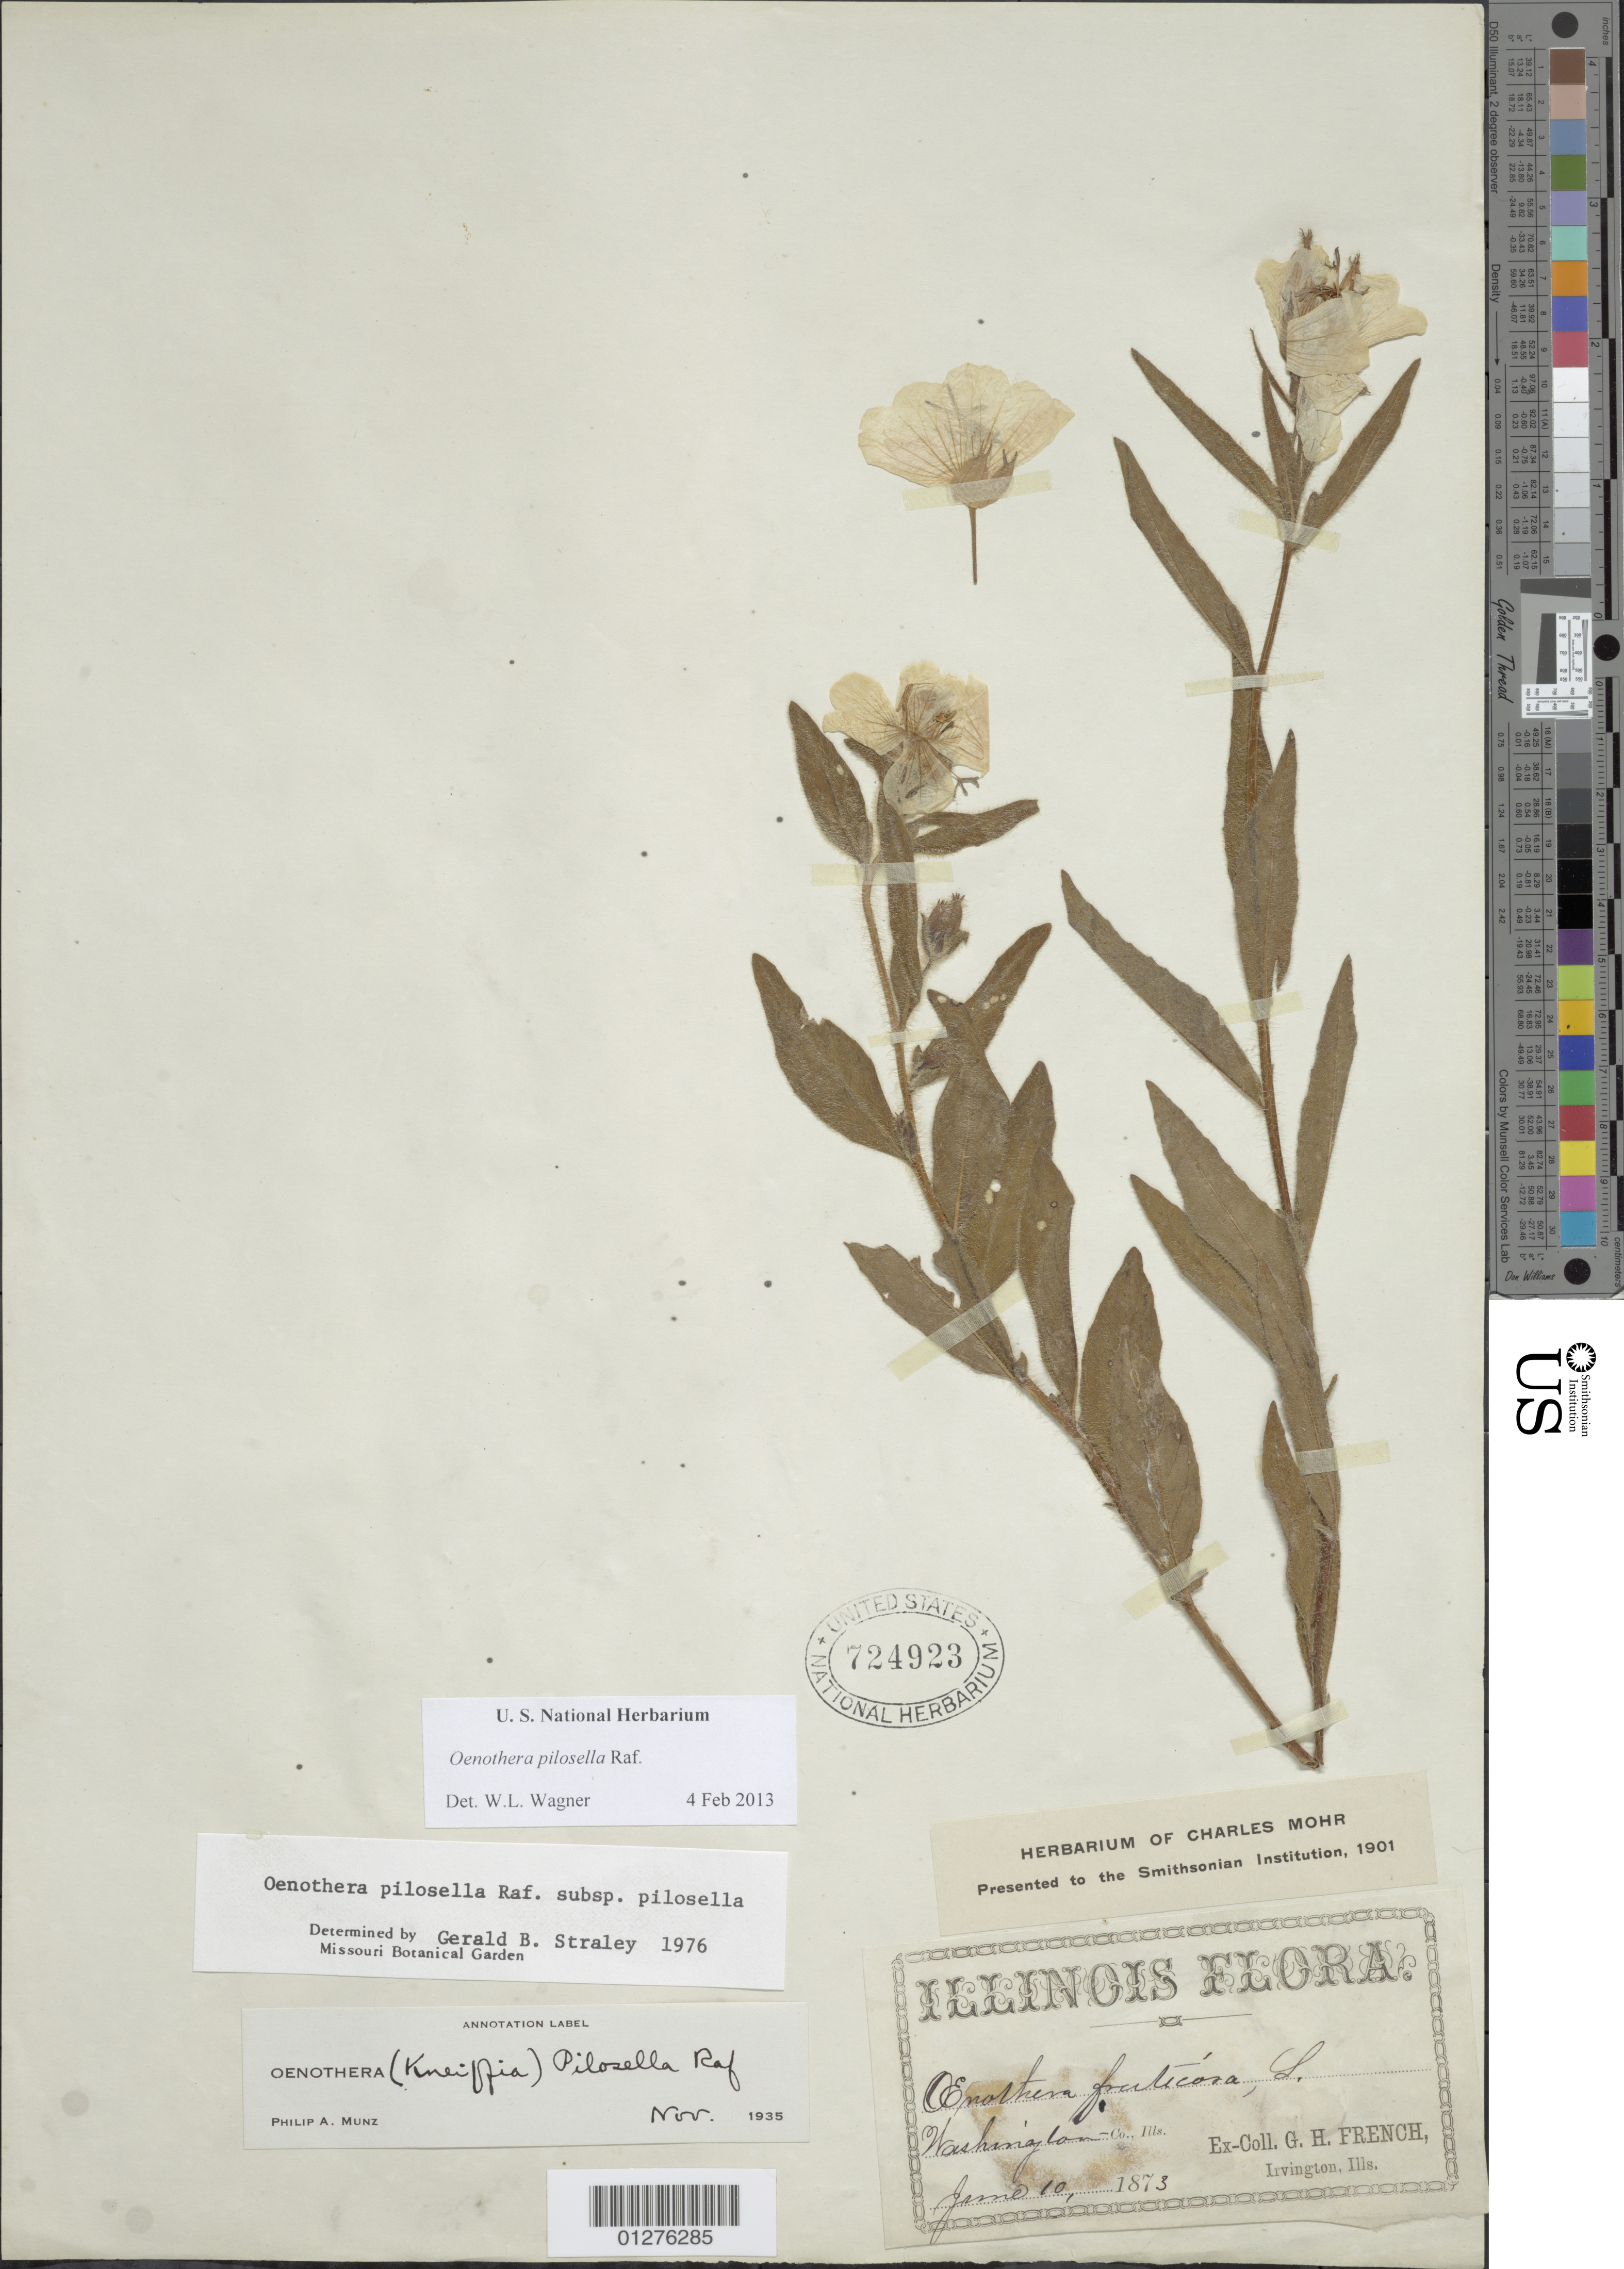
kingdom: Plantae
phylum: Tracheophyta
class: Magnoliopsida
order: Myrtales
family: Onagraceae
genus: Oenothera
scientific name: Oenothera pilosella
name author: Raf.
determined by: Wagner, W. L., (BOT), Smithsonian Institution - National Museum of Natural History (UNITED STATES)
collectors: G. H. French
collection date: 1873-06-10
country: United States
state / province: Illinois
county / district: Washington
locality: Irvington.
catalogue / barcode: US 724923